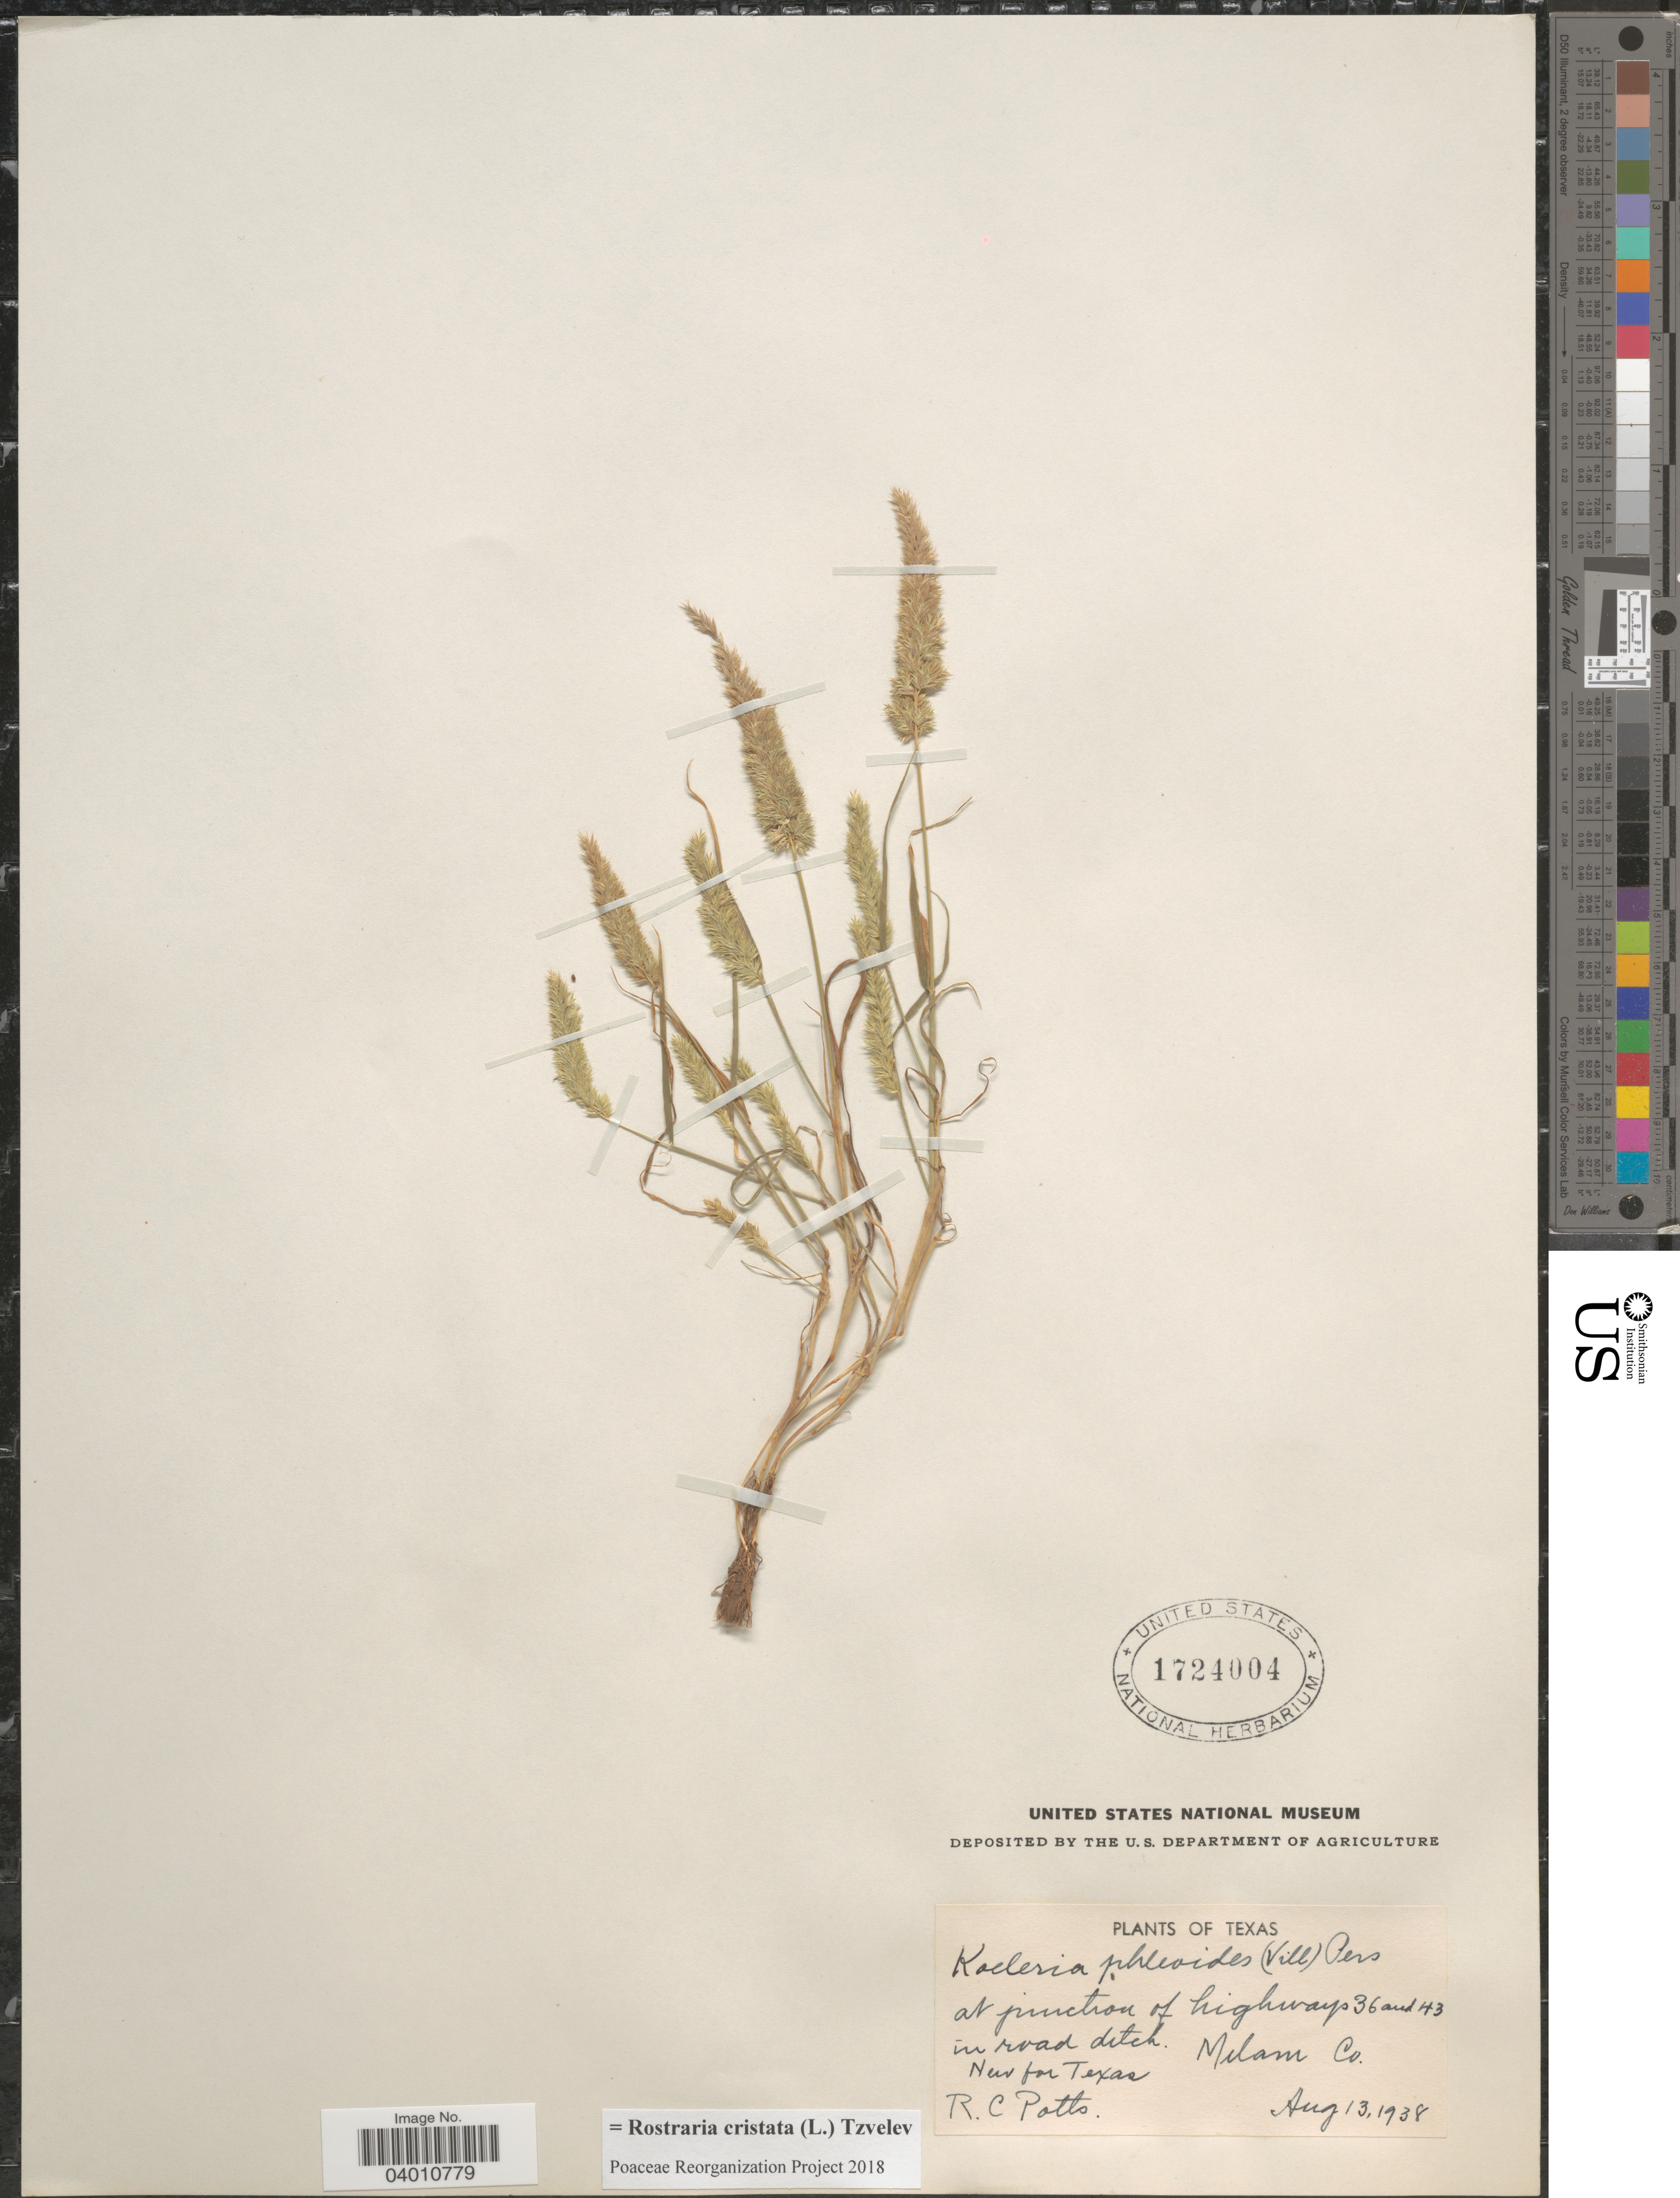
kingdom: Plantae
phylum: Tracheophyta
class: Liliopsida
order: Poales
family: Poaceae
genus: Rostraria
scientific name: Rostraria cristata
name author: (L.) Tzvelev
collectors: R. Potts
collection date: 1938-08-13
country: United States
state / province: Texas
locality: At junction of highways 36 and 43 in road ditch. Milam Co.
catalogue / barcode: US 1724004